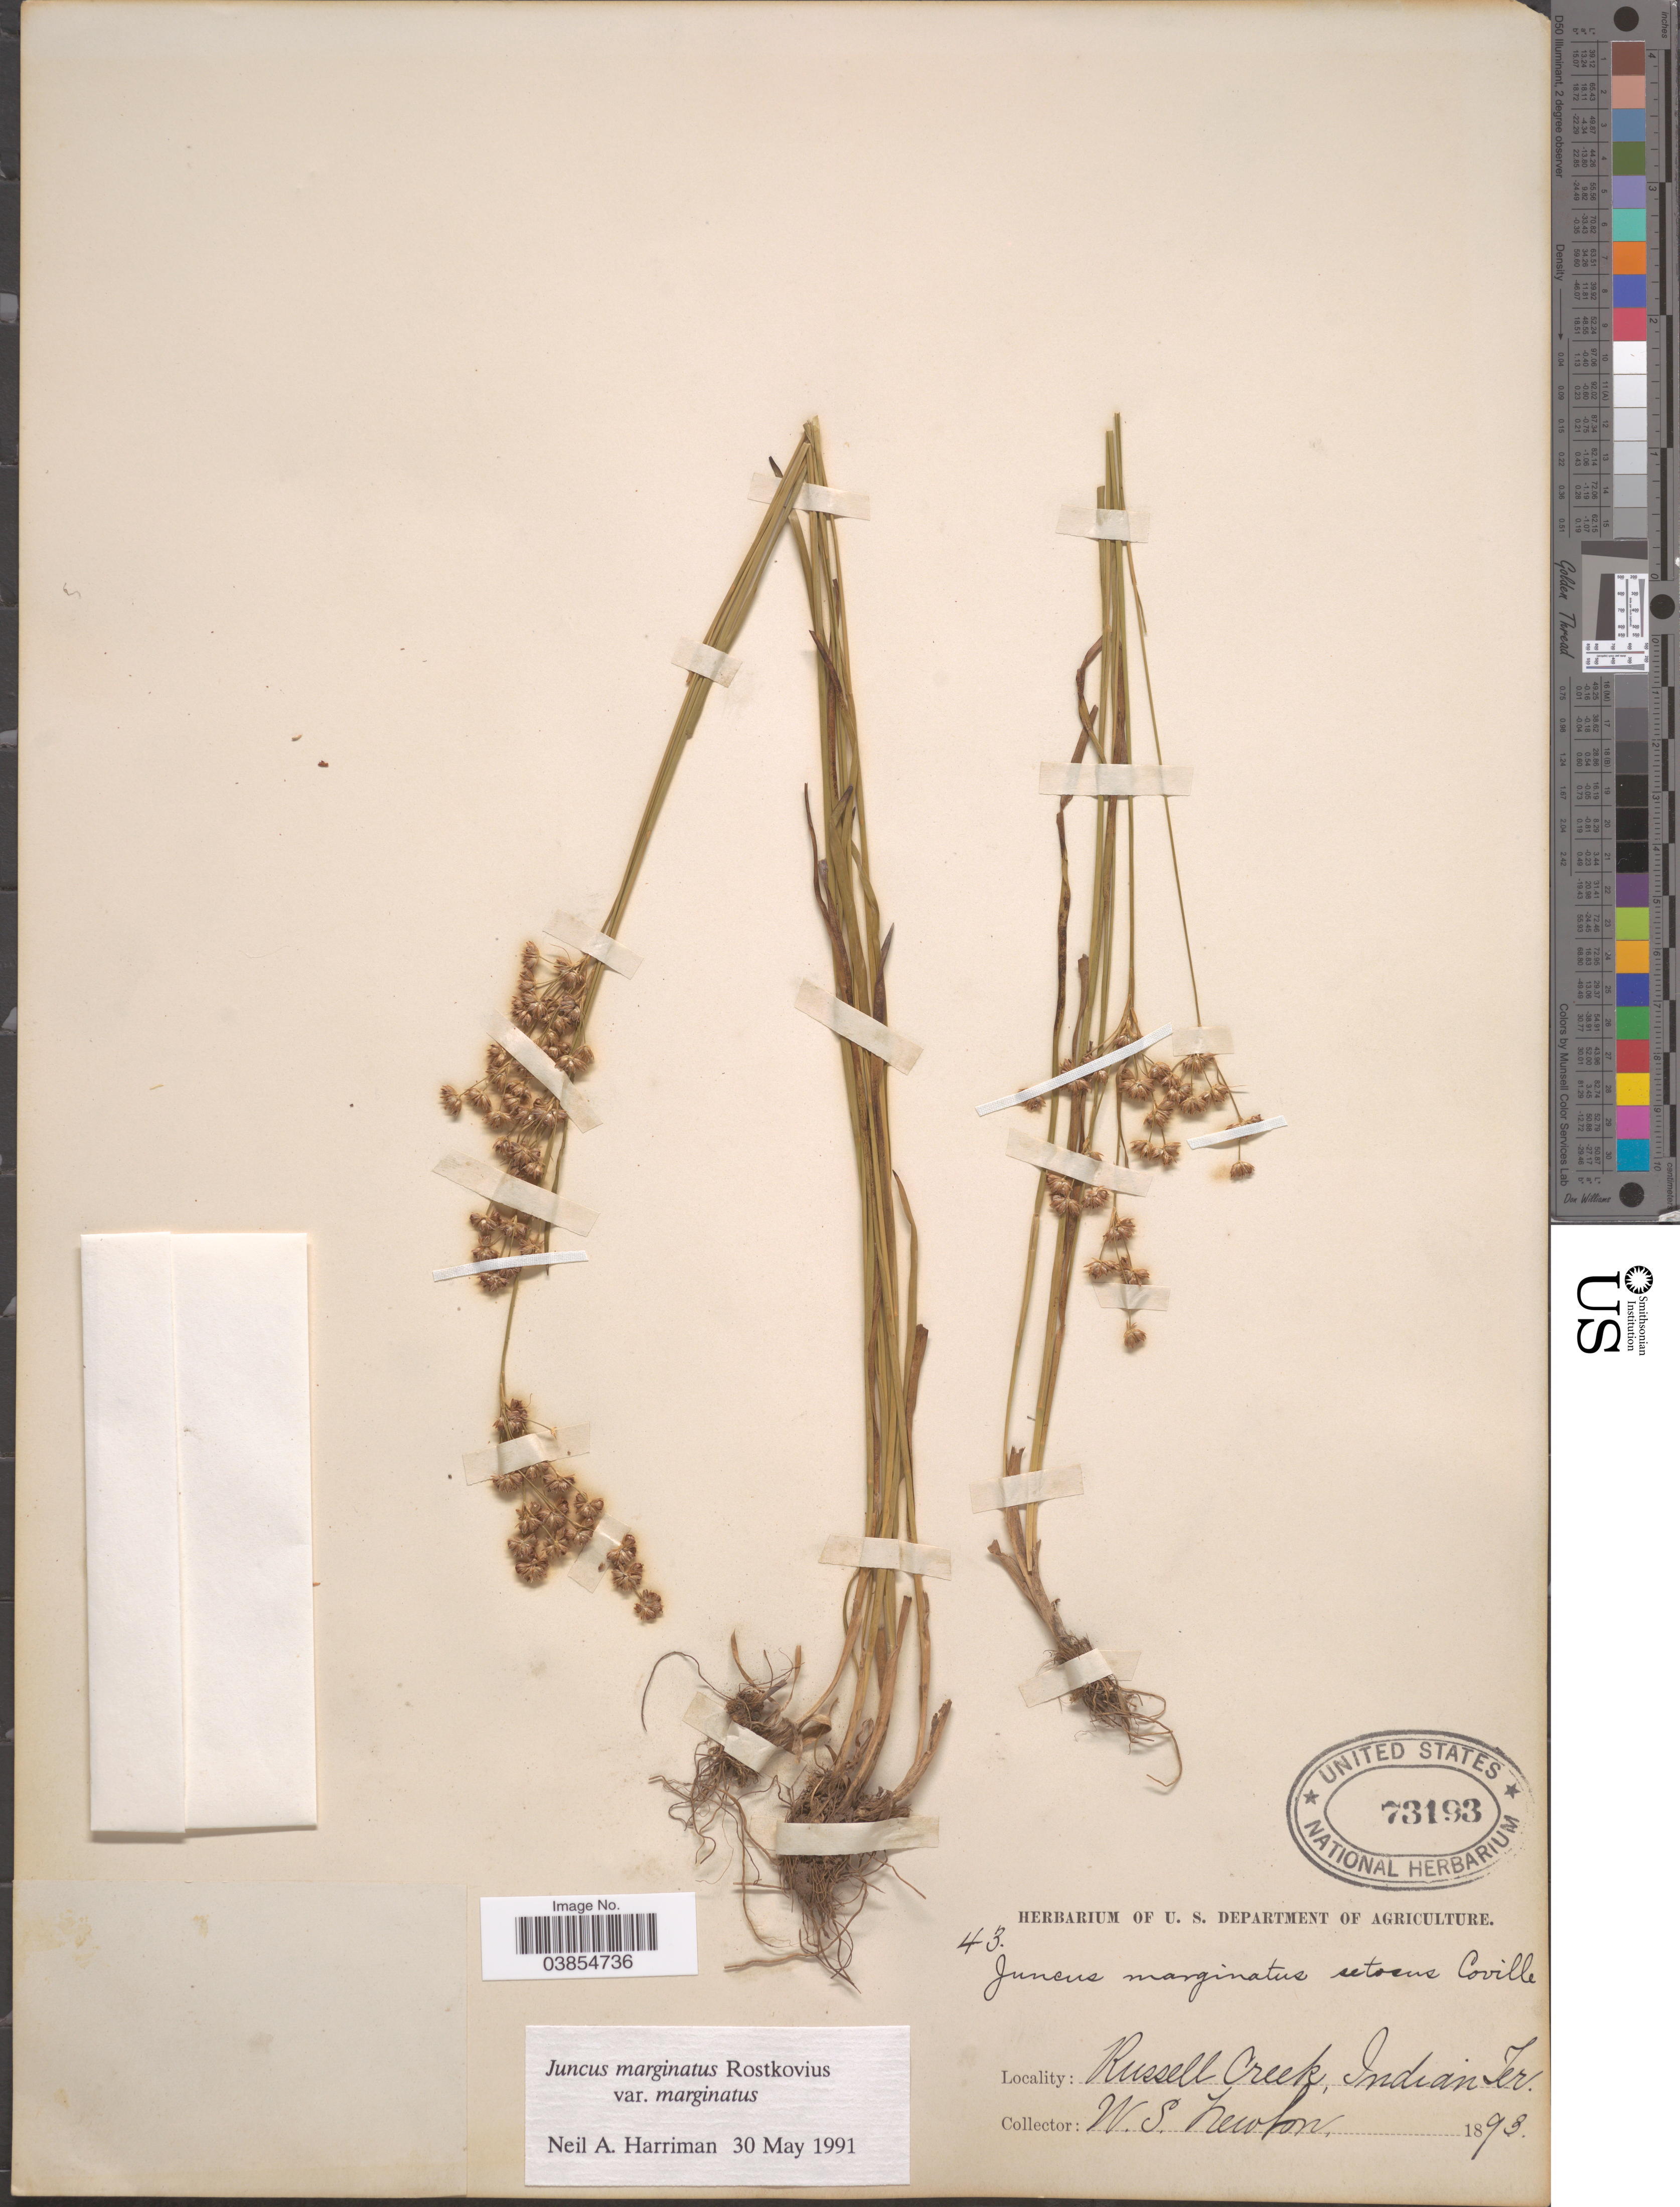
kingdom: Plantae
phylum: Tracheophyta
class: Liliopsida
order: Poales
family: Juncaceae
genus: Juncus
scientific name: Juncus marginatus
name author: Rostk.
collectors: W. Newlon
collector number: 43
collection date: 1893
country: United States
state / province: Oklahoma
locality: Russell Camp, Indian Ter.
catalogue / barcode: US 73193